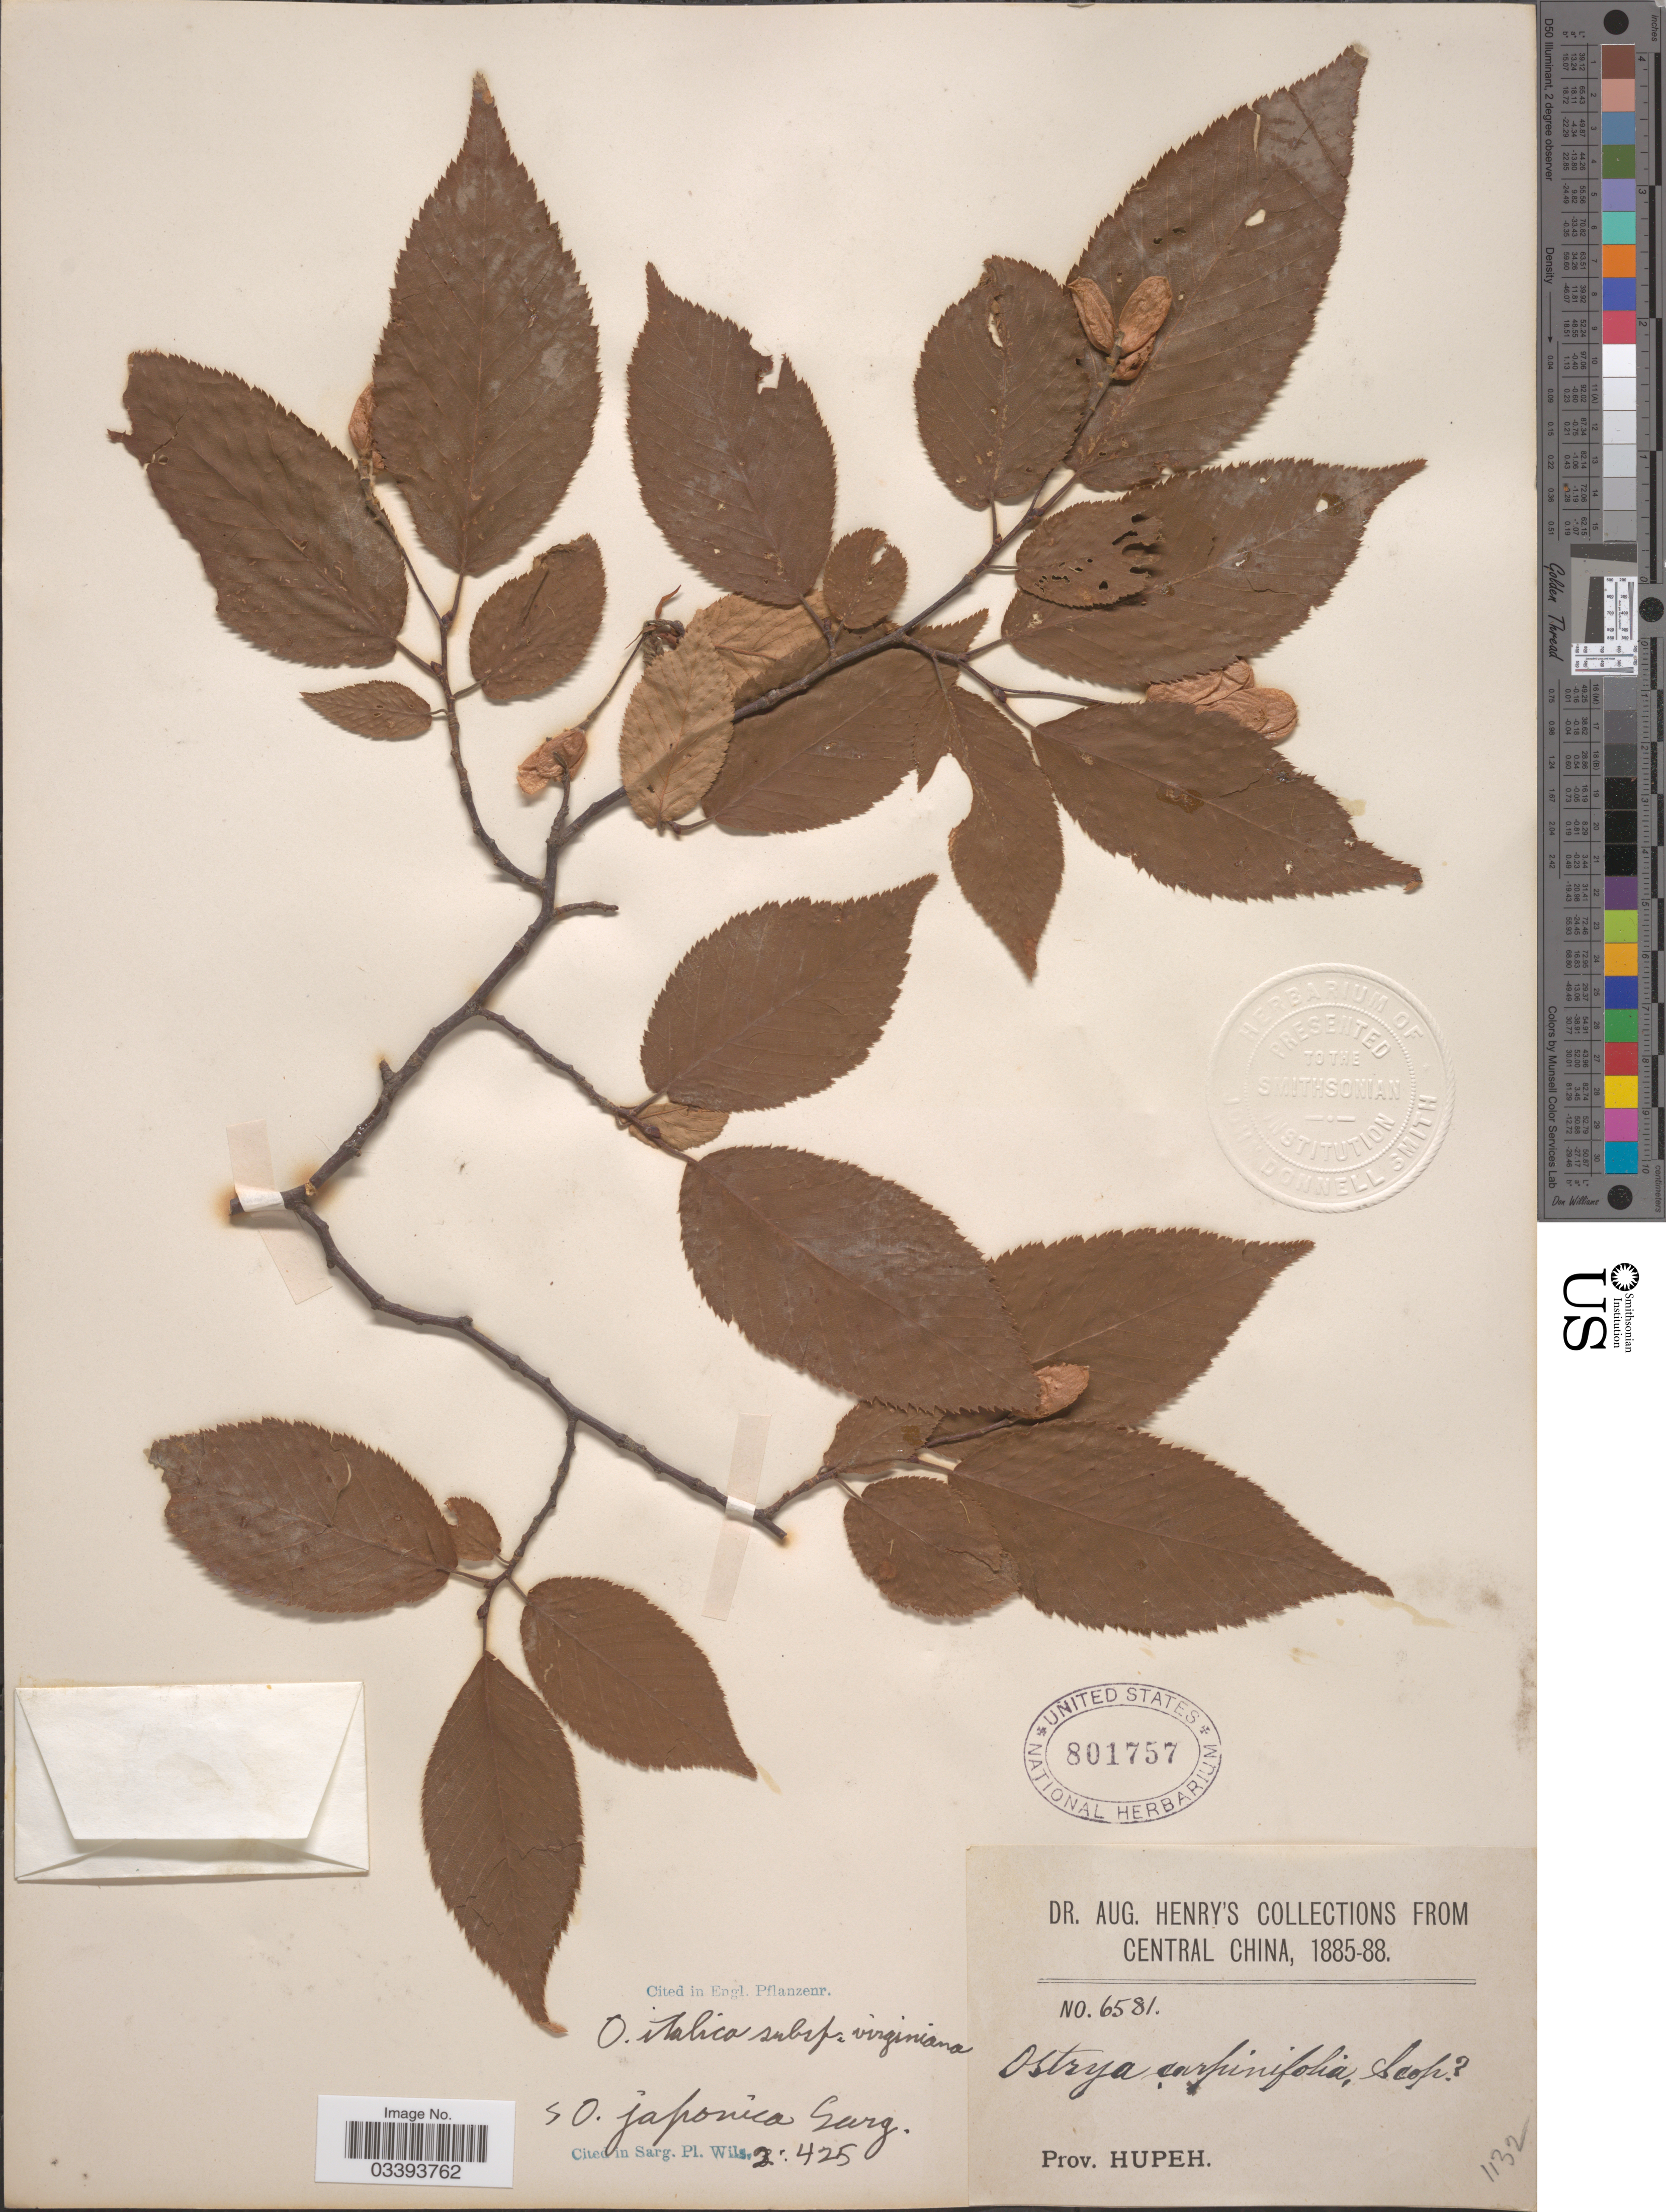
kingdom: Plantae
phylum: Tracheophyta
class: Magnoliopsida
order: Fagales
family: Betulaceae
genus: Ostrya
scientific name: Ostrya sp.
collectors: A. Henry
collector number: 6581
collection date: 1885/1888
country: China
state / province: Hubei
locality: Central China. Prov. Hupeh.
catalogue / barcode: US 801757